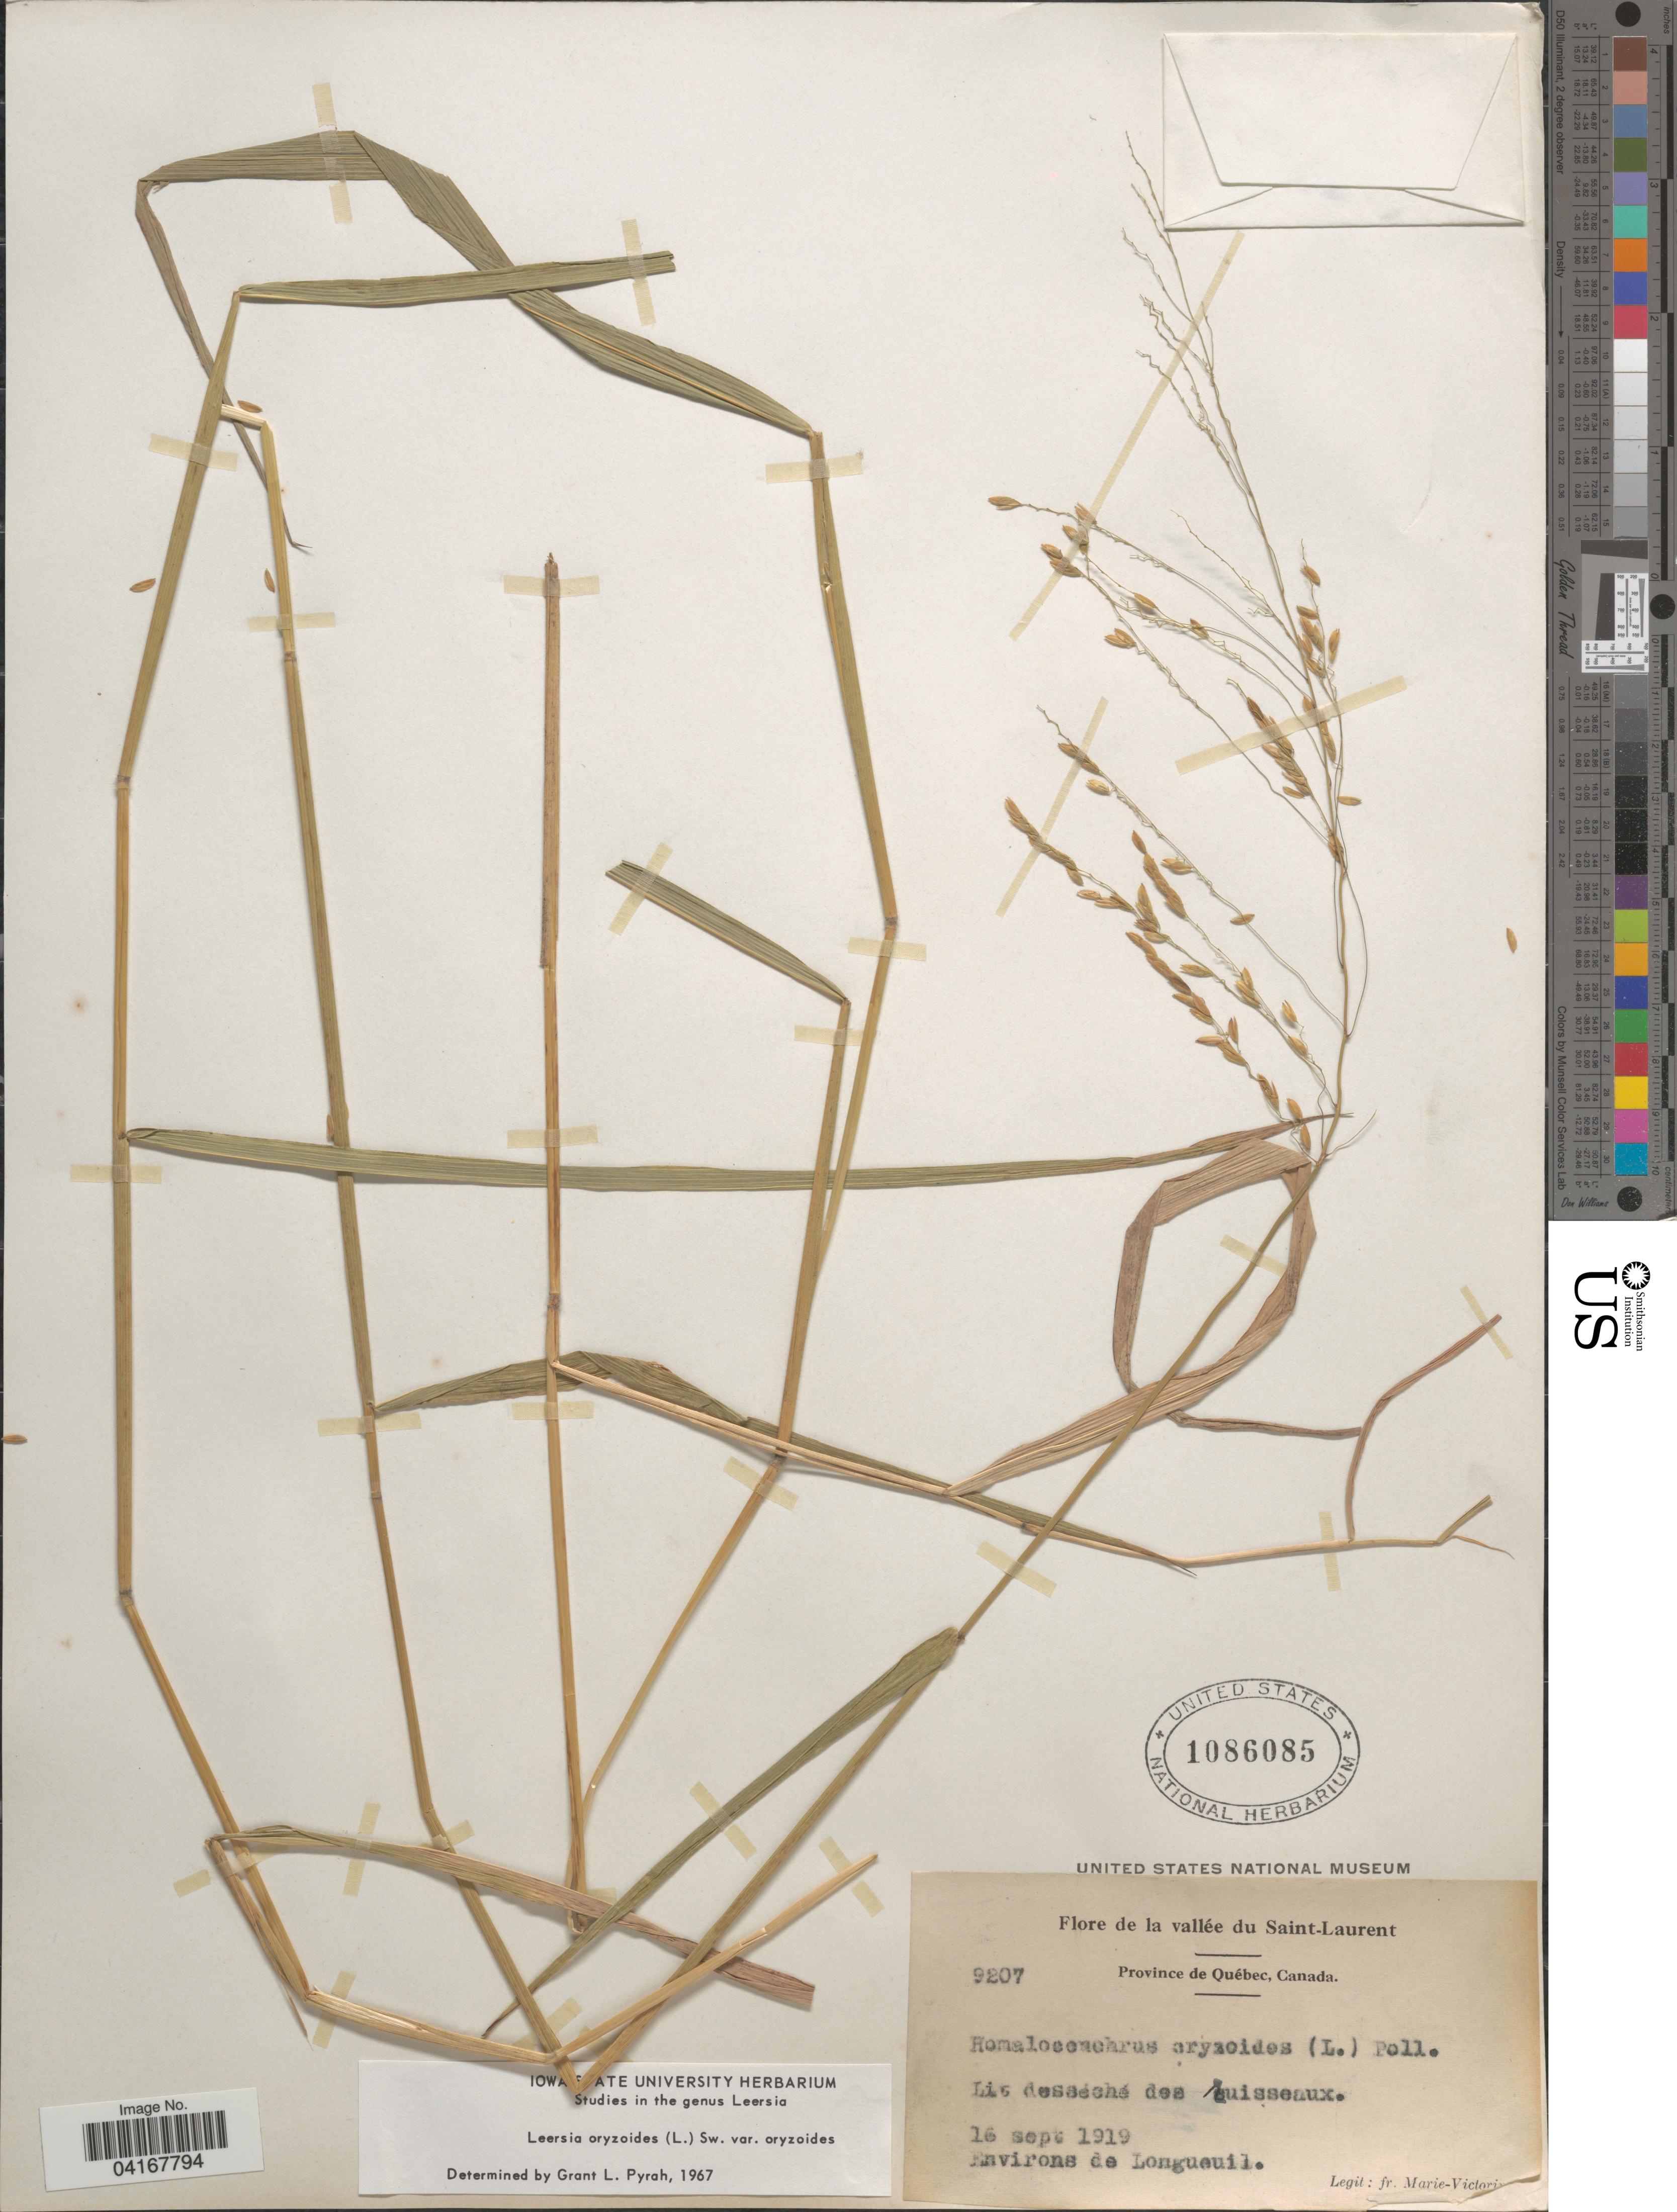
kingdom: Plantae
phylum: Tracheophyta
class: Liliopsida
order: Poales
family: Poaceae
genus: Leersia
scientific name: Leersia oryzoides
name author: (L.) Sw.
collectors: F. Marie-Victorin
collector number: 9207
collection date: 1919-09-16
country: Canada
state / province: Quebec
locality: La vallée du Saint-Laurent. Environs de Longueuil.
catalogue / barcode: US 1086085